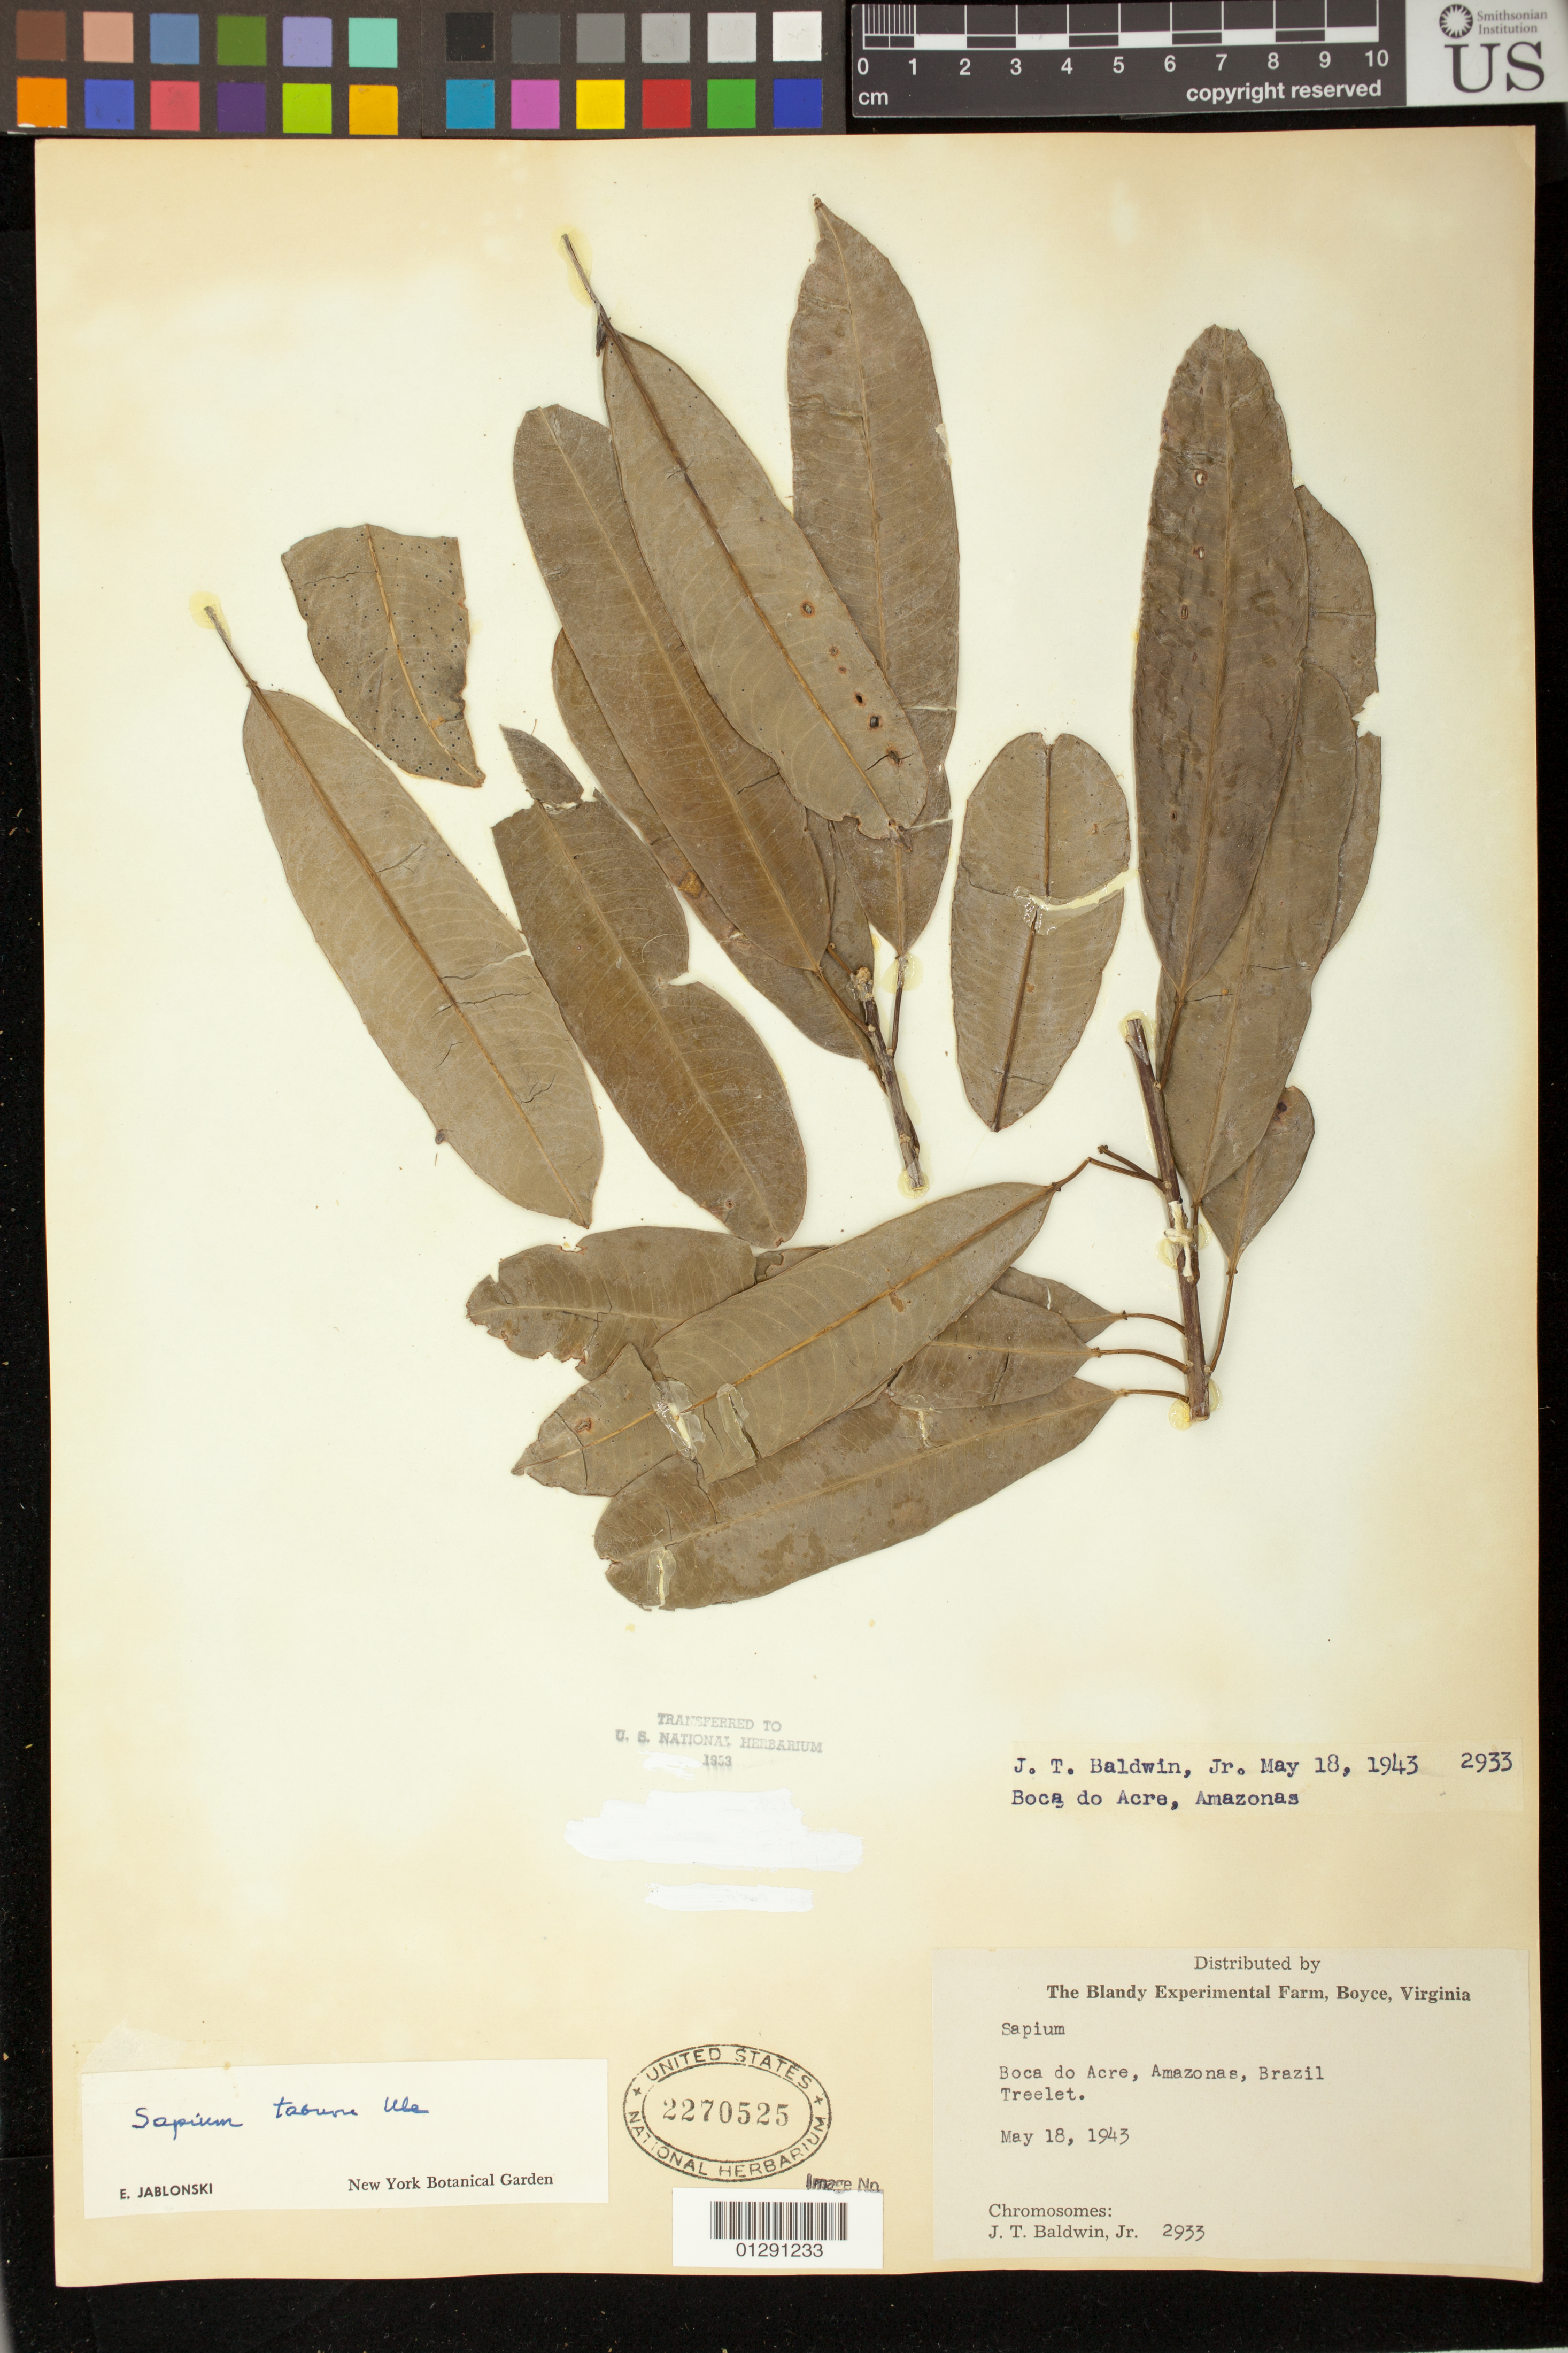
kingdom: Plantae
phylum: Tracheophyta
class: Magnoliopsida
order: Malpighiales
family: Euphorbiaceae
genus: Sapium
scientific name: Sapium glandulatum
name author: (Vell.) Pax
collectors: J. T. Baldwin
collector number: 2933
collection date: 1943-05-18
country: Brazil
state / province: Amazonas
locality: Boca do Acre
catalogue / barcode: US 2270525